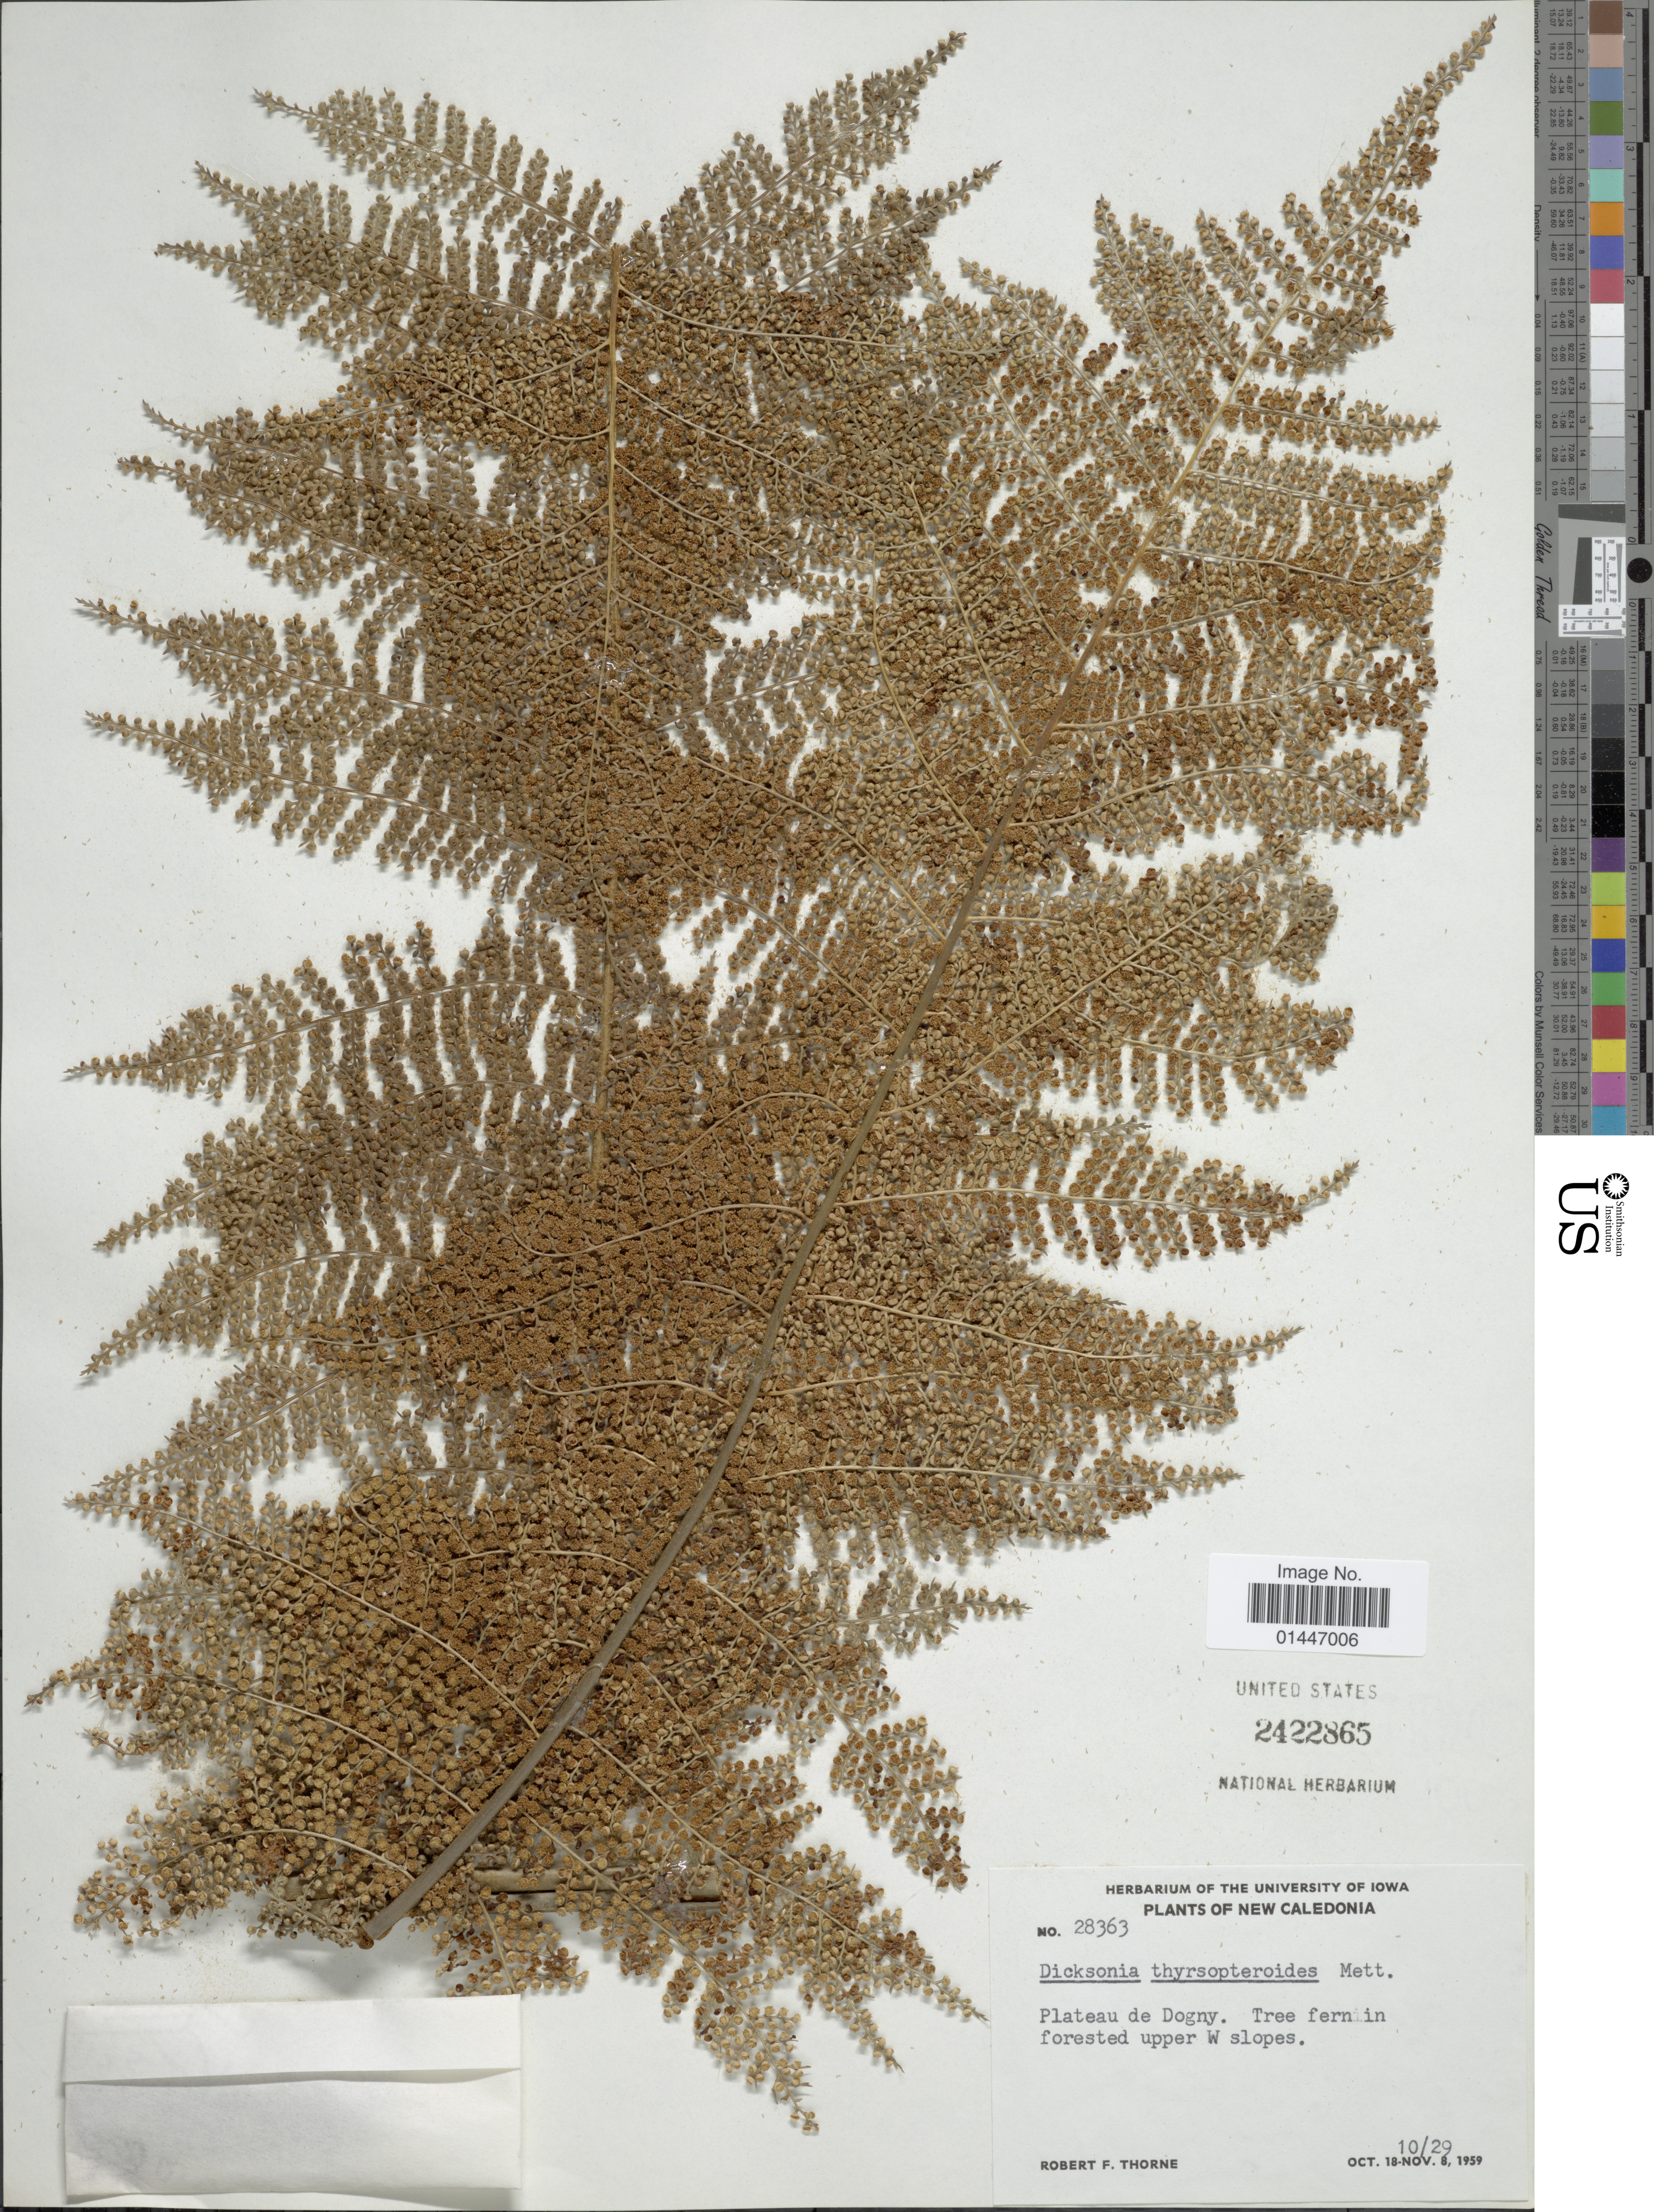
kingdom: Plantae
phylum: Tracheophyta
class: Polypodiopsida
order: Cyatheales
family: Dicksoniaceae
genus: Dicksonia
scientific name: Dicksonia thyrsopteroides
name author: Mett.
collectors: R. F. Thorne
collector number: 28363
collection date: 1959-10-29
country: New Caledonia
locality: Plateau de Dogny.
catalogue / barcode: US 2422865